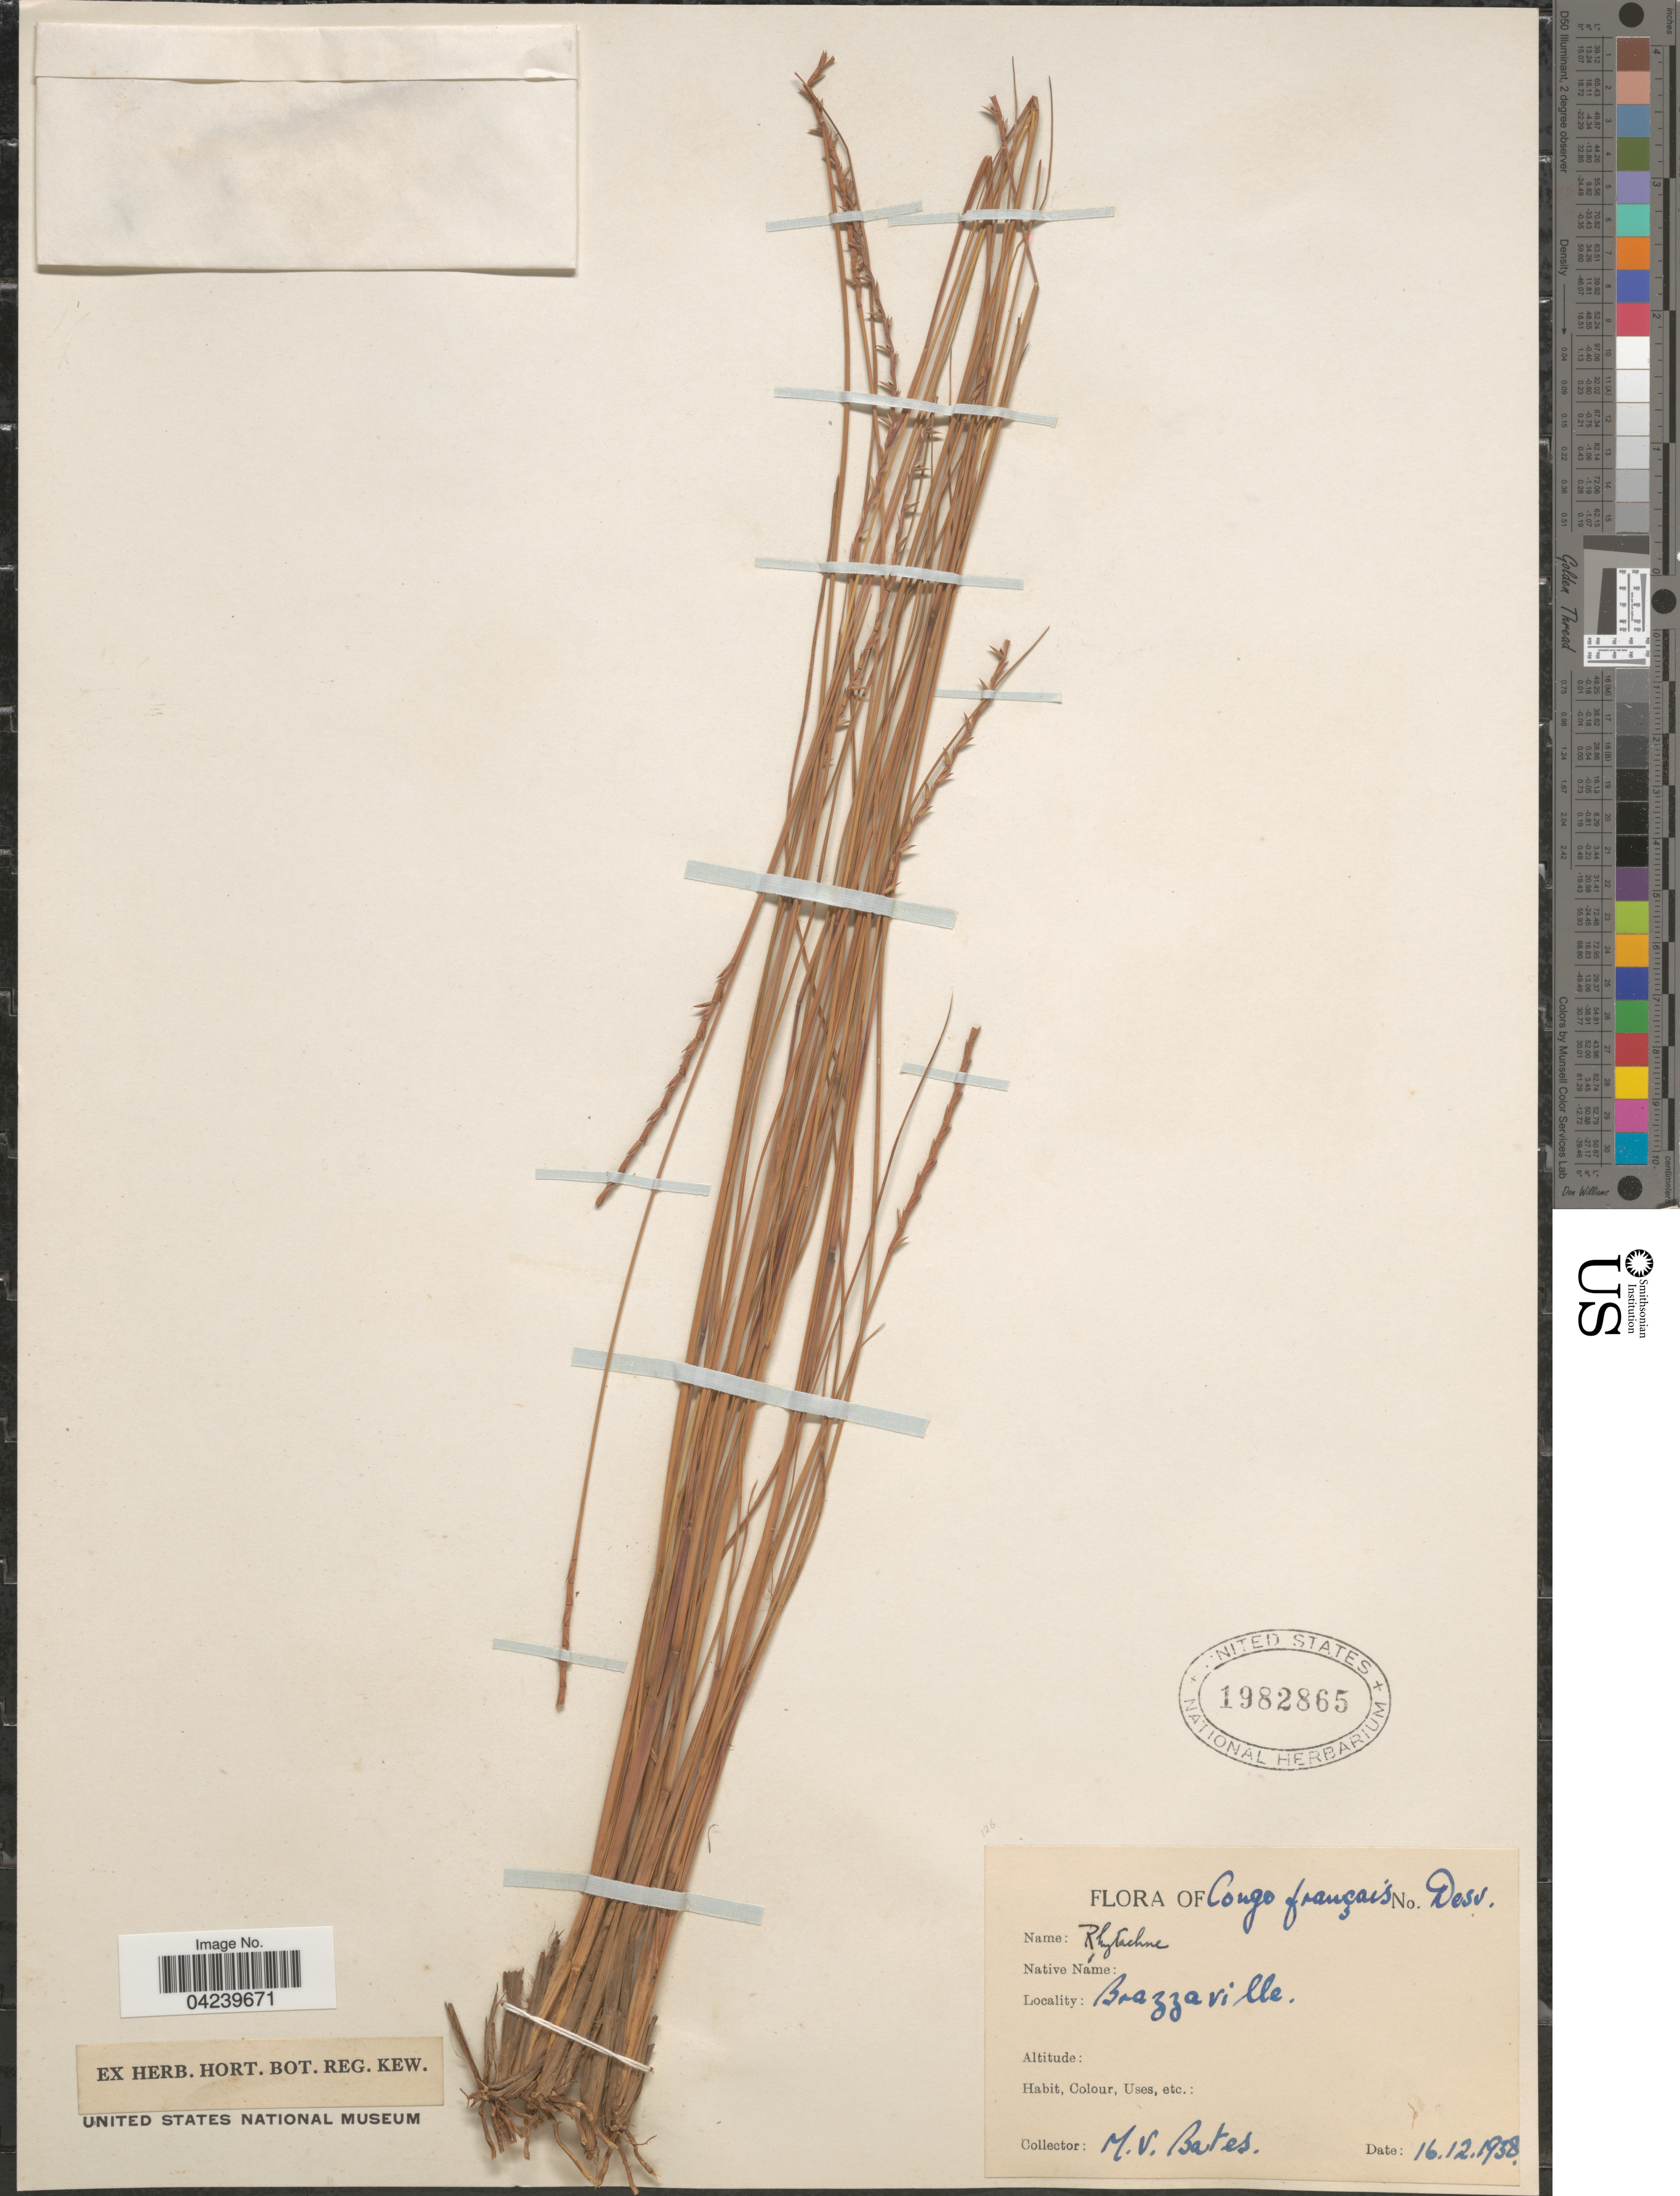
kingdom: Plantae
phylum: Tracheophyta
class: Liliopsida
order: Poales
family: Poaceae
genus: Rhytachne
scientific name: Rhytachne sp.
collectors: M. Bates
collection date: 1938-12-16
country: Congo, Republic of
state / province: Brazzaville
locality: Congo française. Brazzaville.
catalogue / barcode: US 1982865